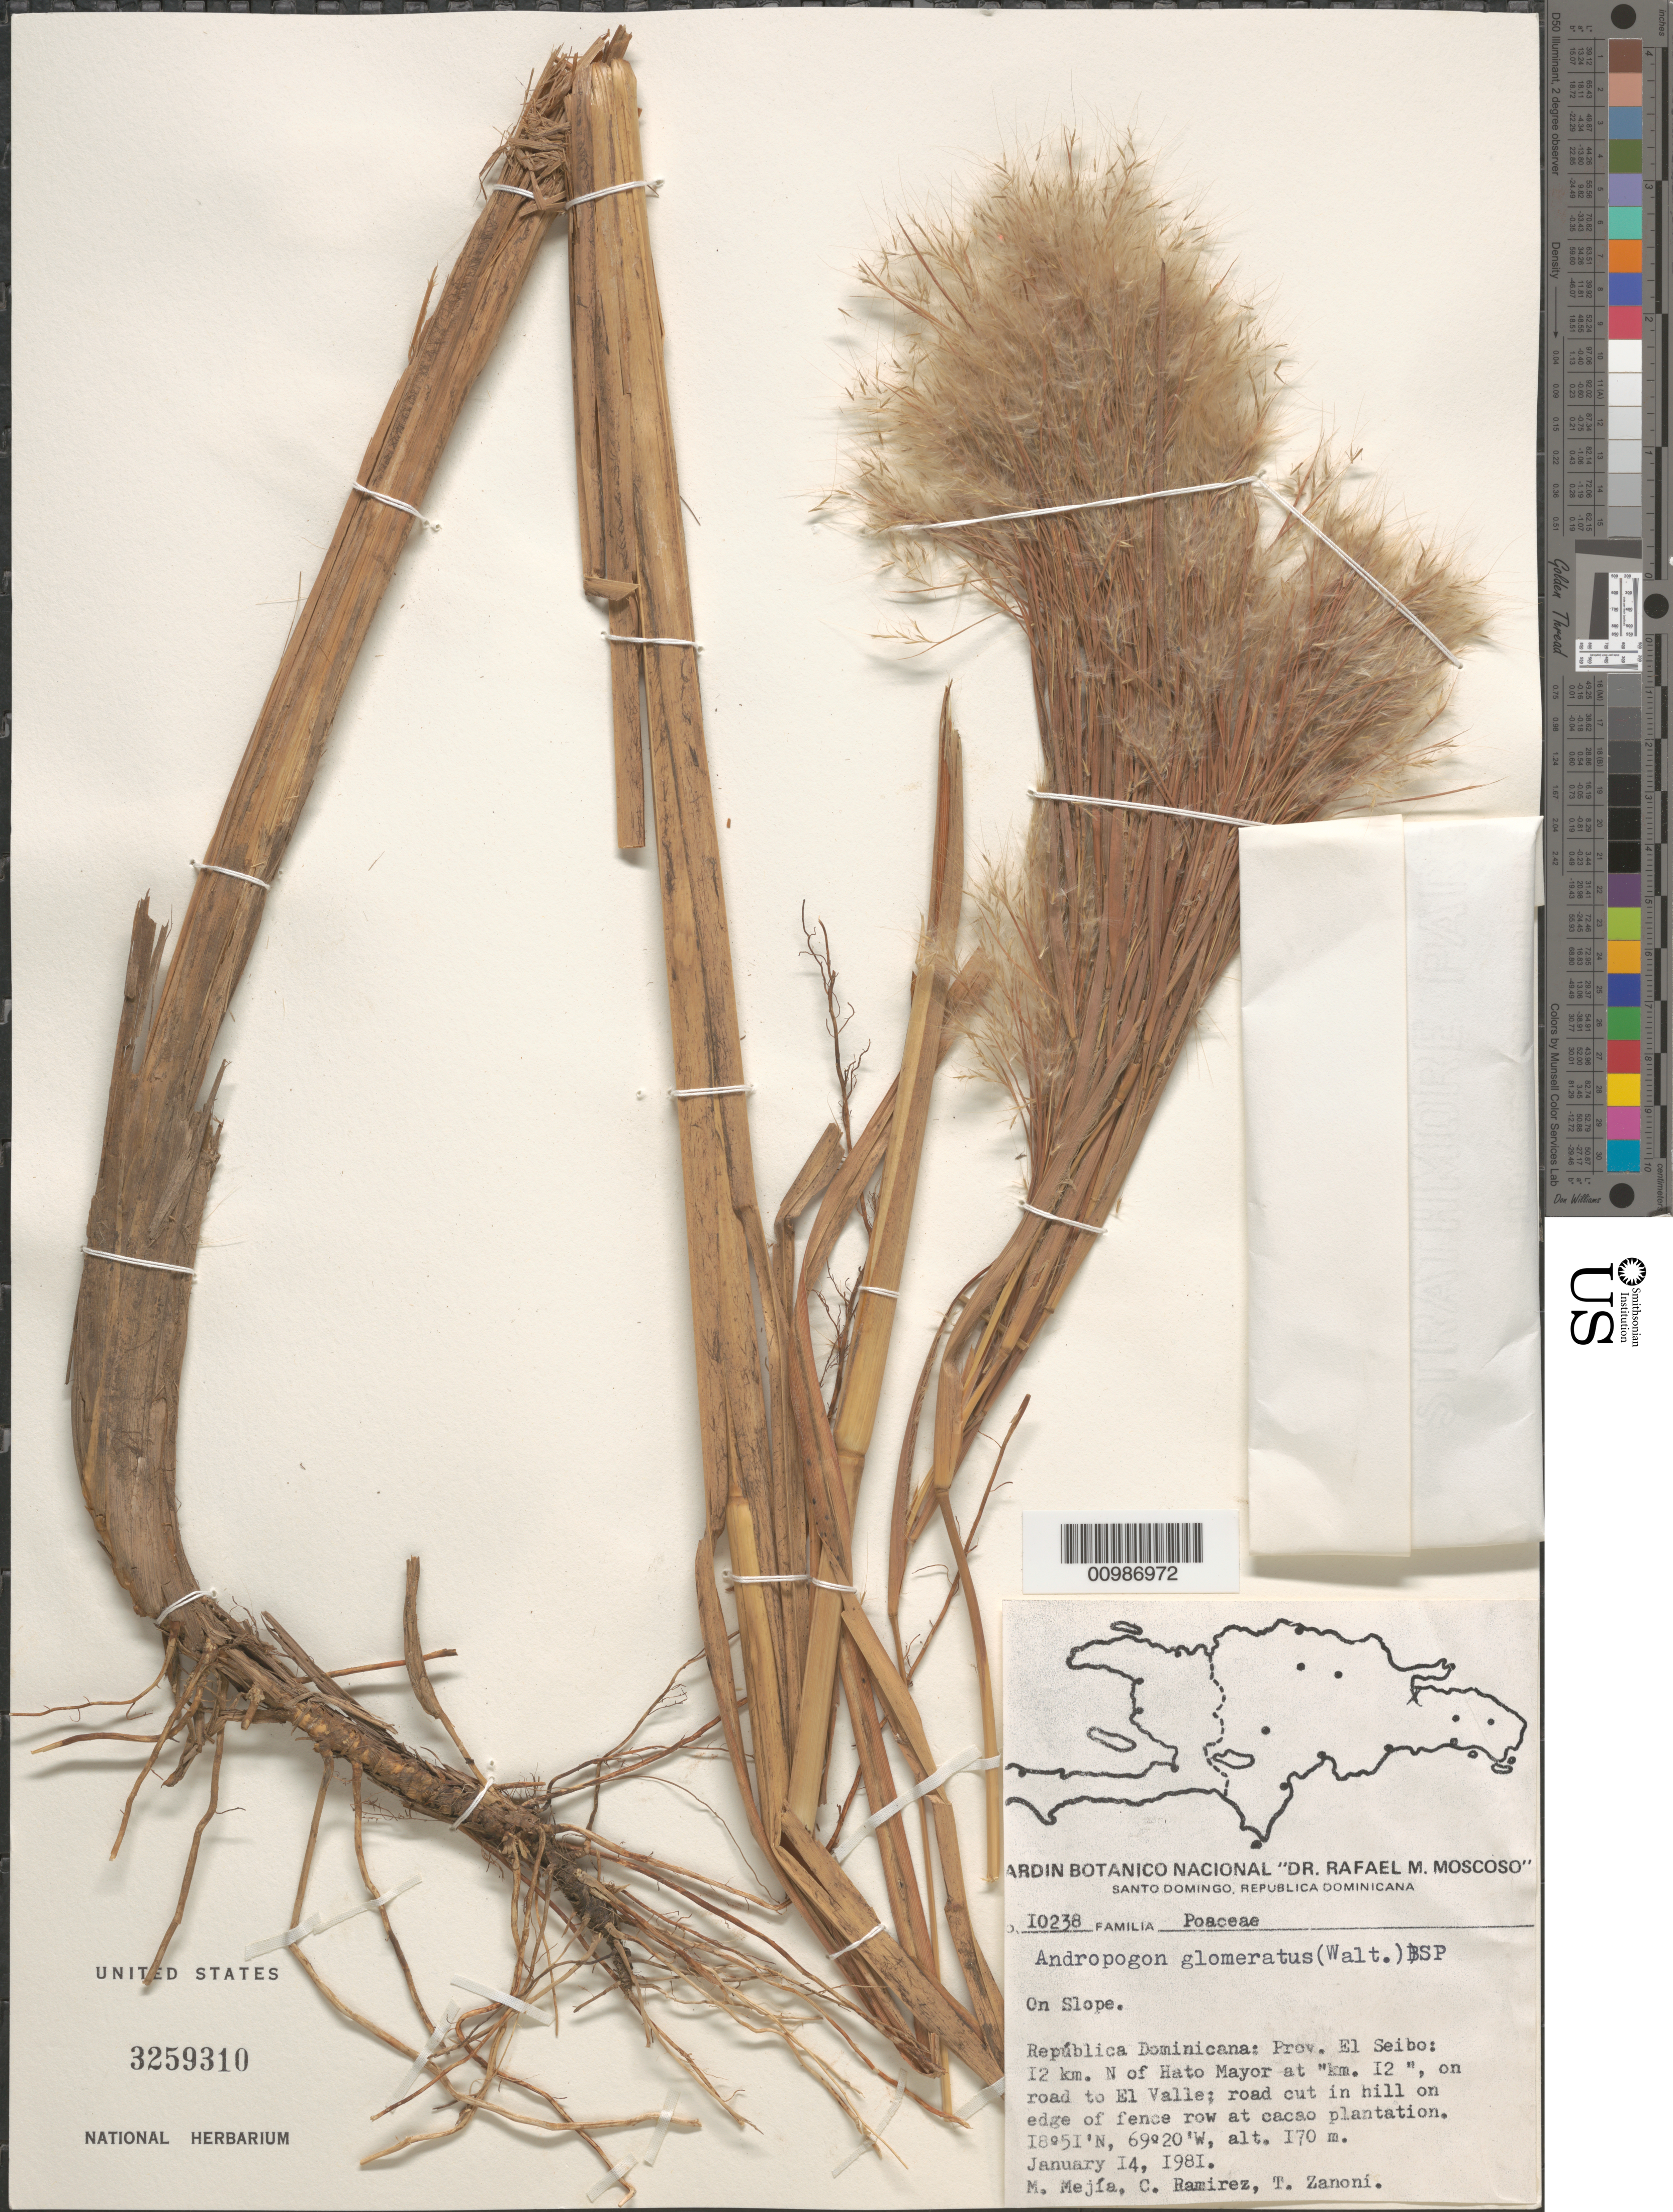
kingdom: Plantae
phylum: Tracheophyta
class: Liliopsida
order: Poales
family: Poaceae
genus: Andropogon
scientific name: Andropogon glomeratus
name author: (Walter) Britton, Stearns & Poggenb.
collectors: M. Mejia & T. A. Zanoni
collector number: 10238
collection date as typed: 14 Jan 1981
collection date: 1981-01-14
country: Dominican Republic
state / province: El Seibo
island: Hispaniola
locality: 12 km. N of Hato Mayor, at "km. 12" on road to El Valle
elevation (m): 170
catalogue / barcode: US 3259310